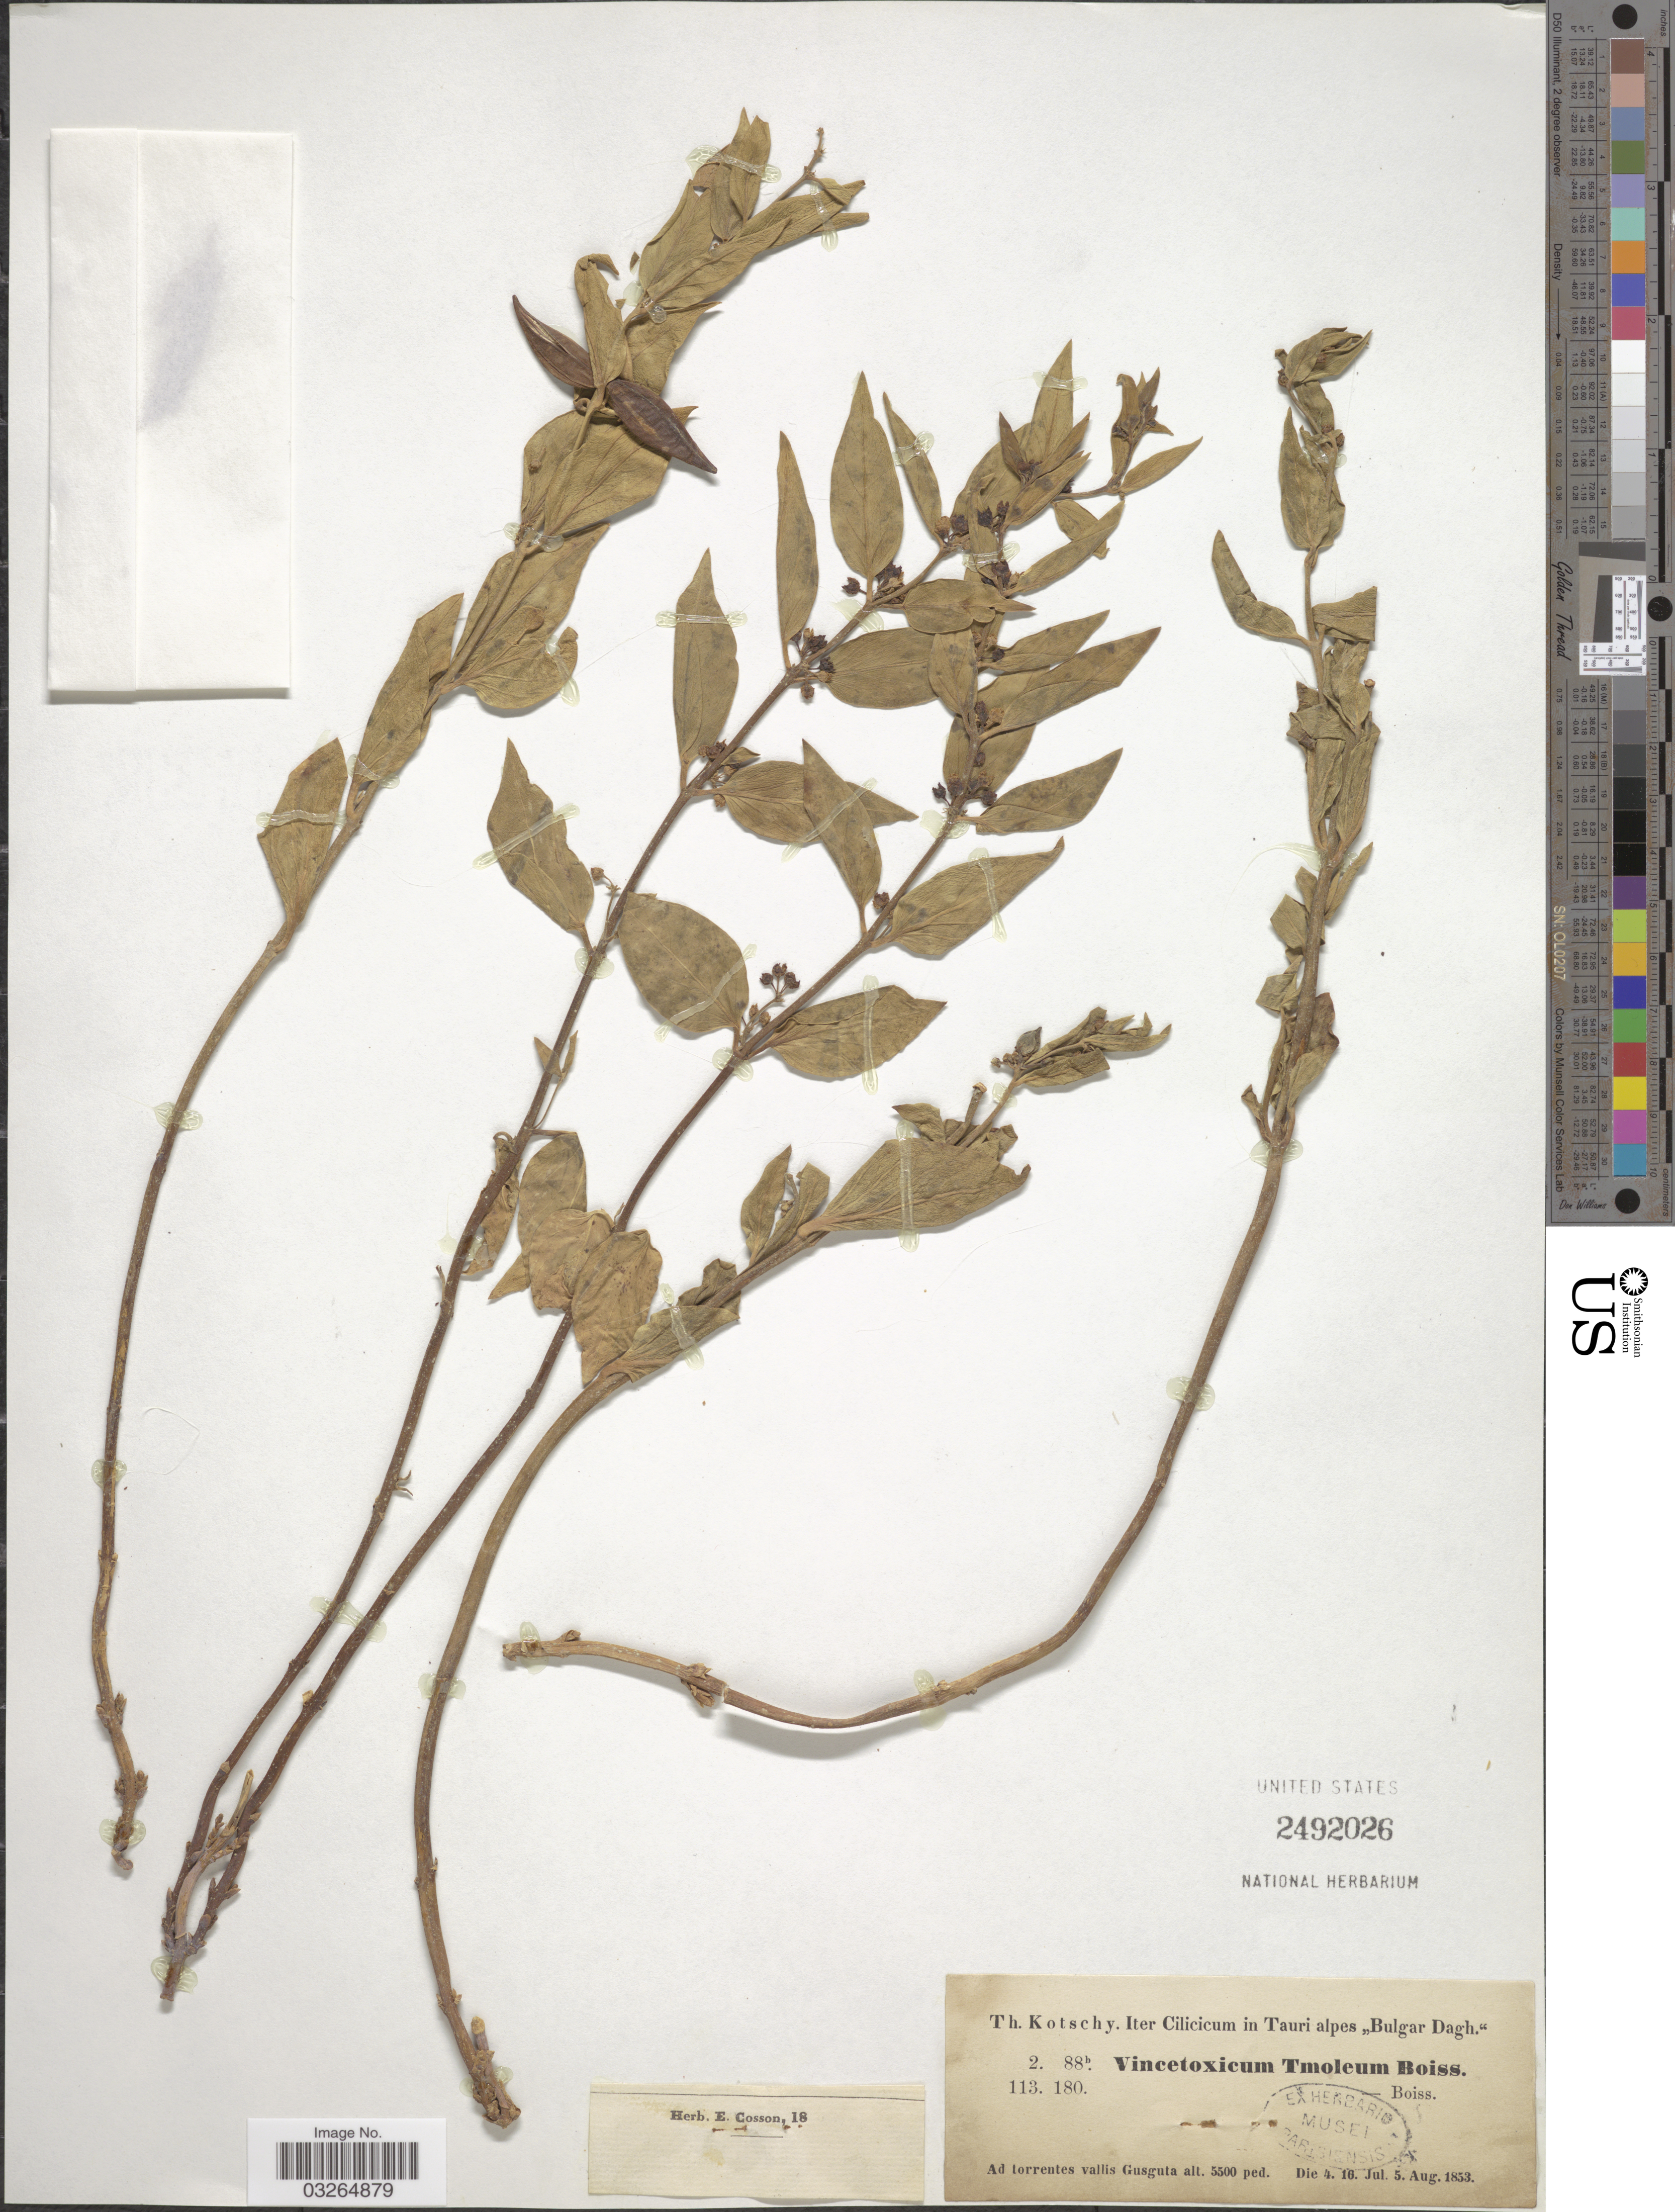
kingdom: Plantae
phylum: Tracheophyta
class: Magnoliopsida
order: Gentianales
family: Apocynaceae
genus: Cynanchum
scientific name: Cynanchum tmoleum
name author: K. Schum.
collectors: K. G. Kotschy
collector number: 2/88b?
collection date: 1853-07-04/1853-08-05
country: Turkey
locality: Cilicicum in Tauri alpes "Bulgar Dagh". Ad torrentes vallis Gusguta.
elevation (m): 1676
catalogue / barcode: US 2492026